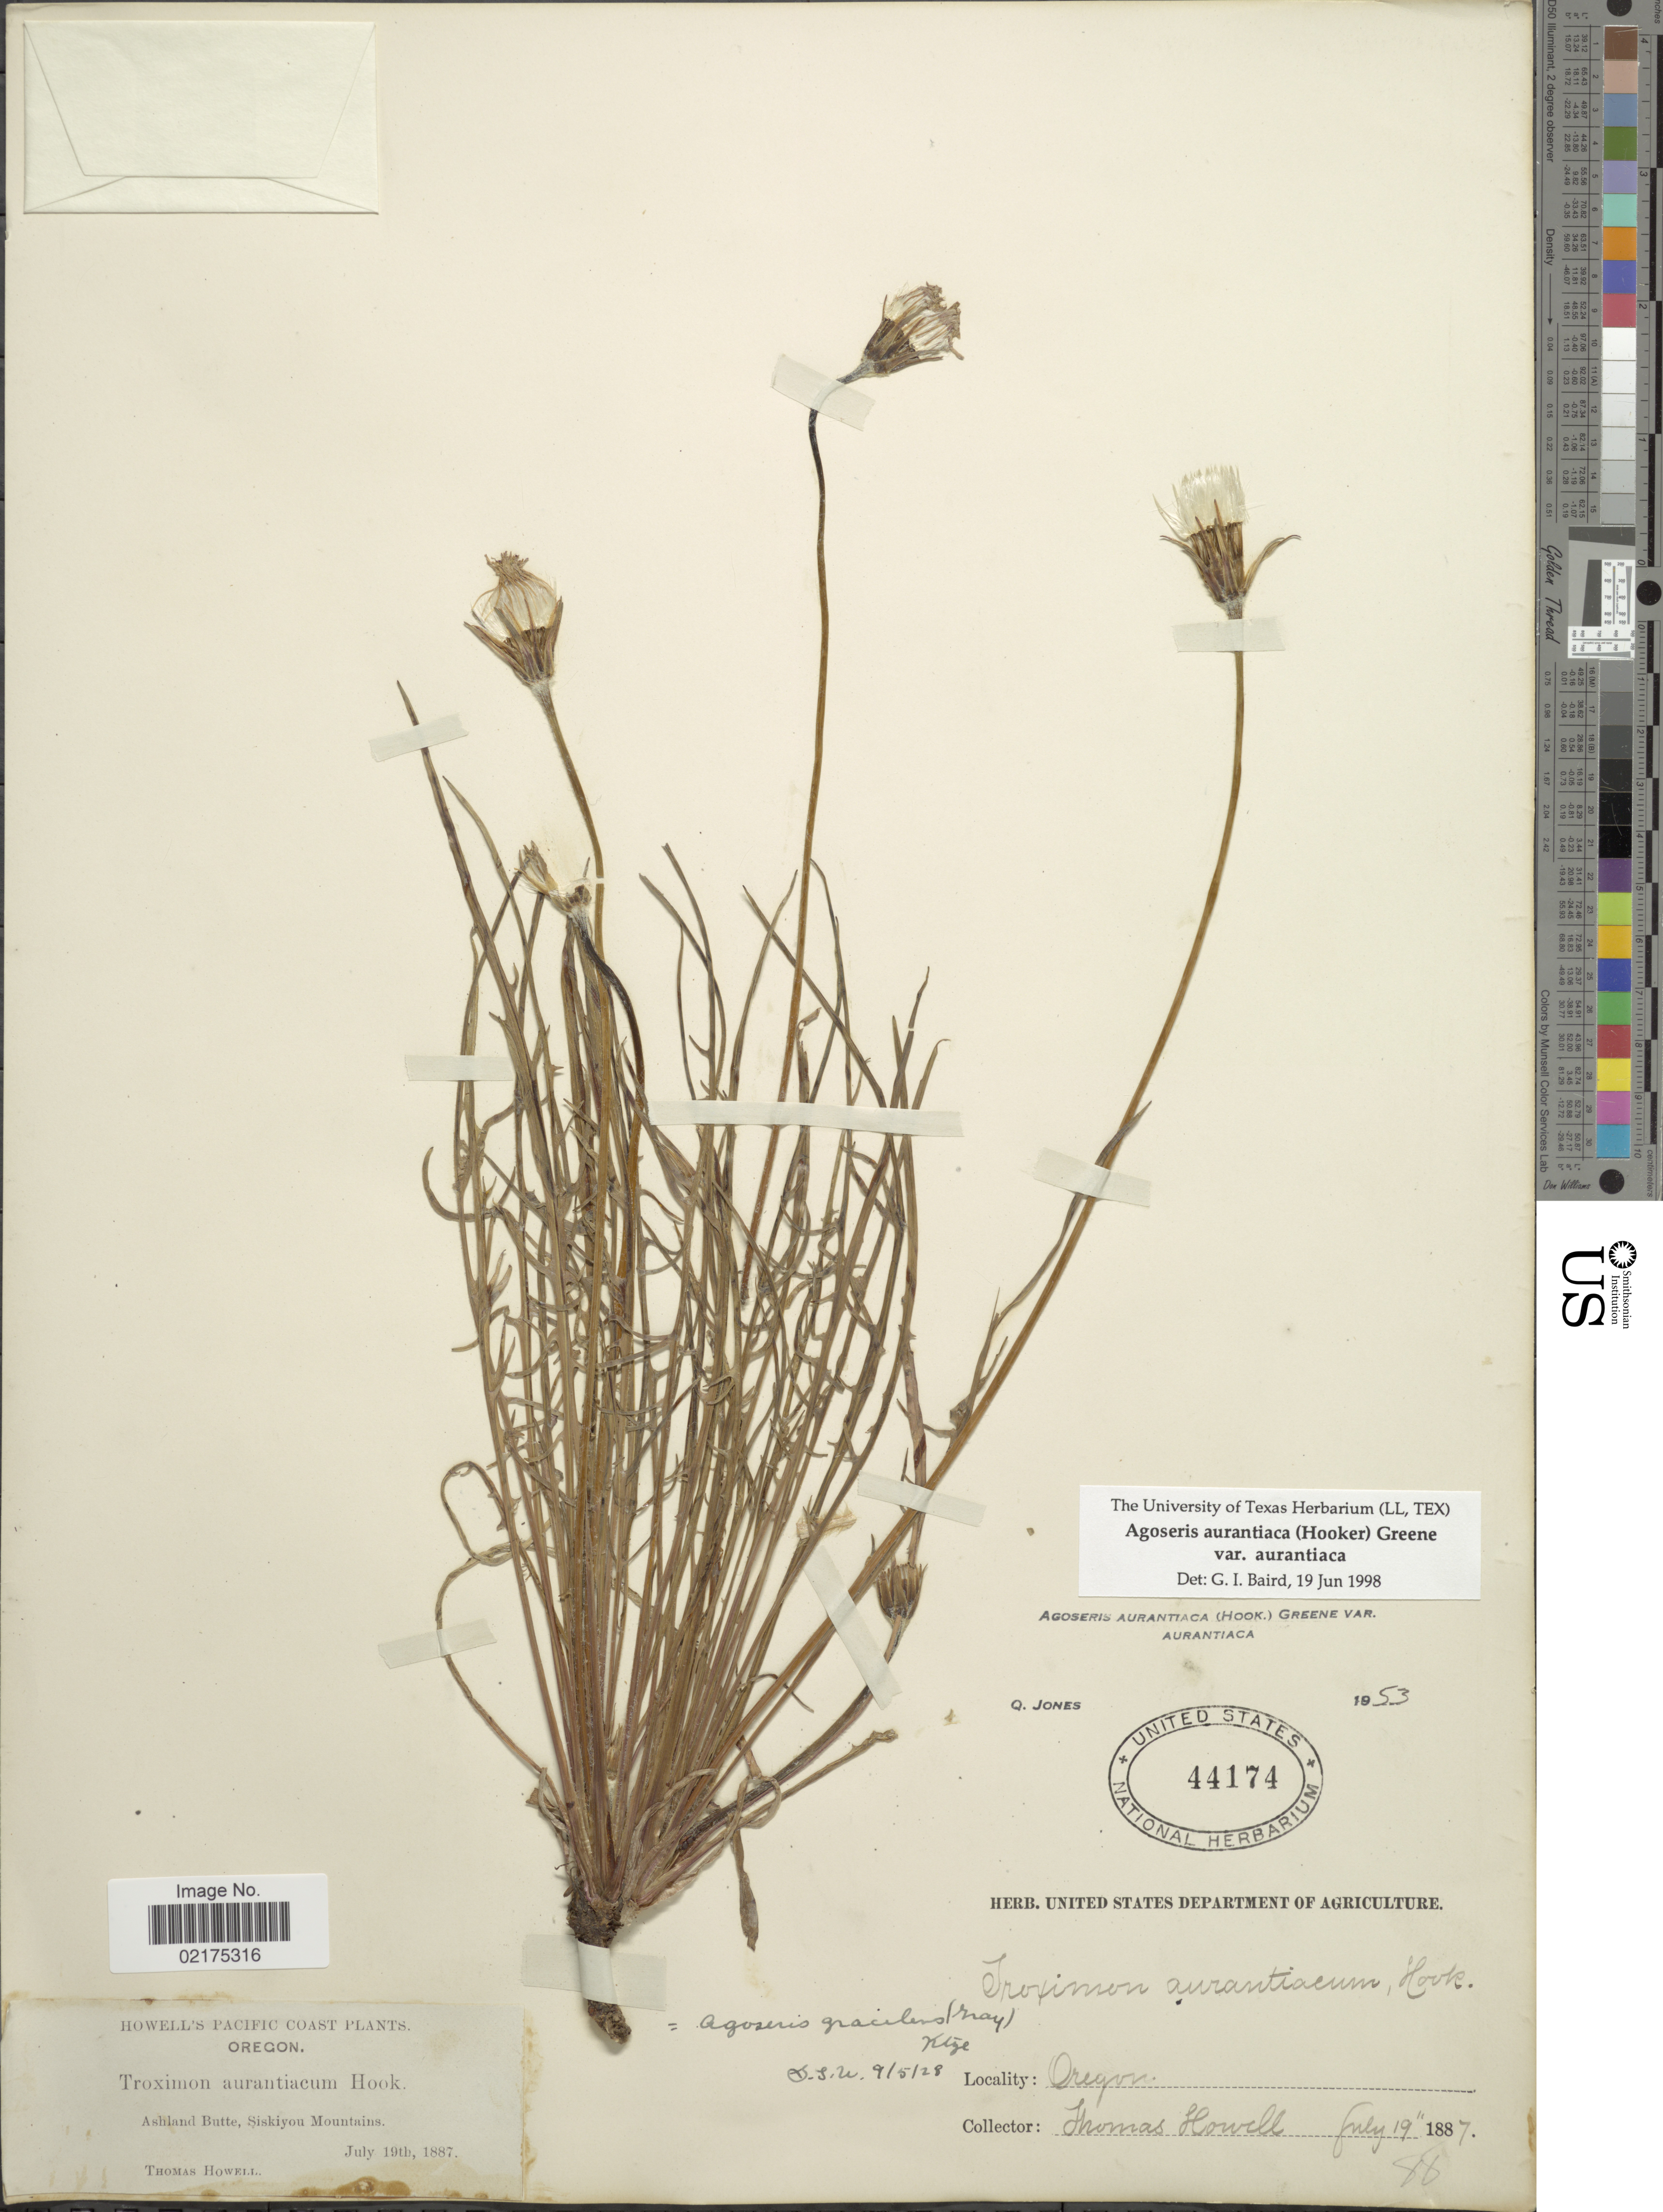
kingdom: Plantae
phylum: Tracheophyta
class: Magnoliopsida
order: Asterales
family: Asteraceae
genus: Agoseris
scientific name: Agoseris aurantiaca var. aurantiaca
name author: (Hook.) Greene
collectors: T. Howell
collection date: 1887-07-19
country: United States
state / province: Oregon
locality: Ashland Butte, Siskiyou Mountains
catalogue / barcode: US 44174